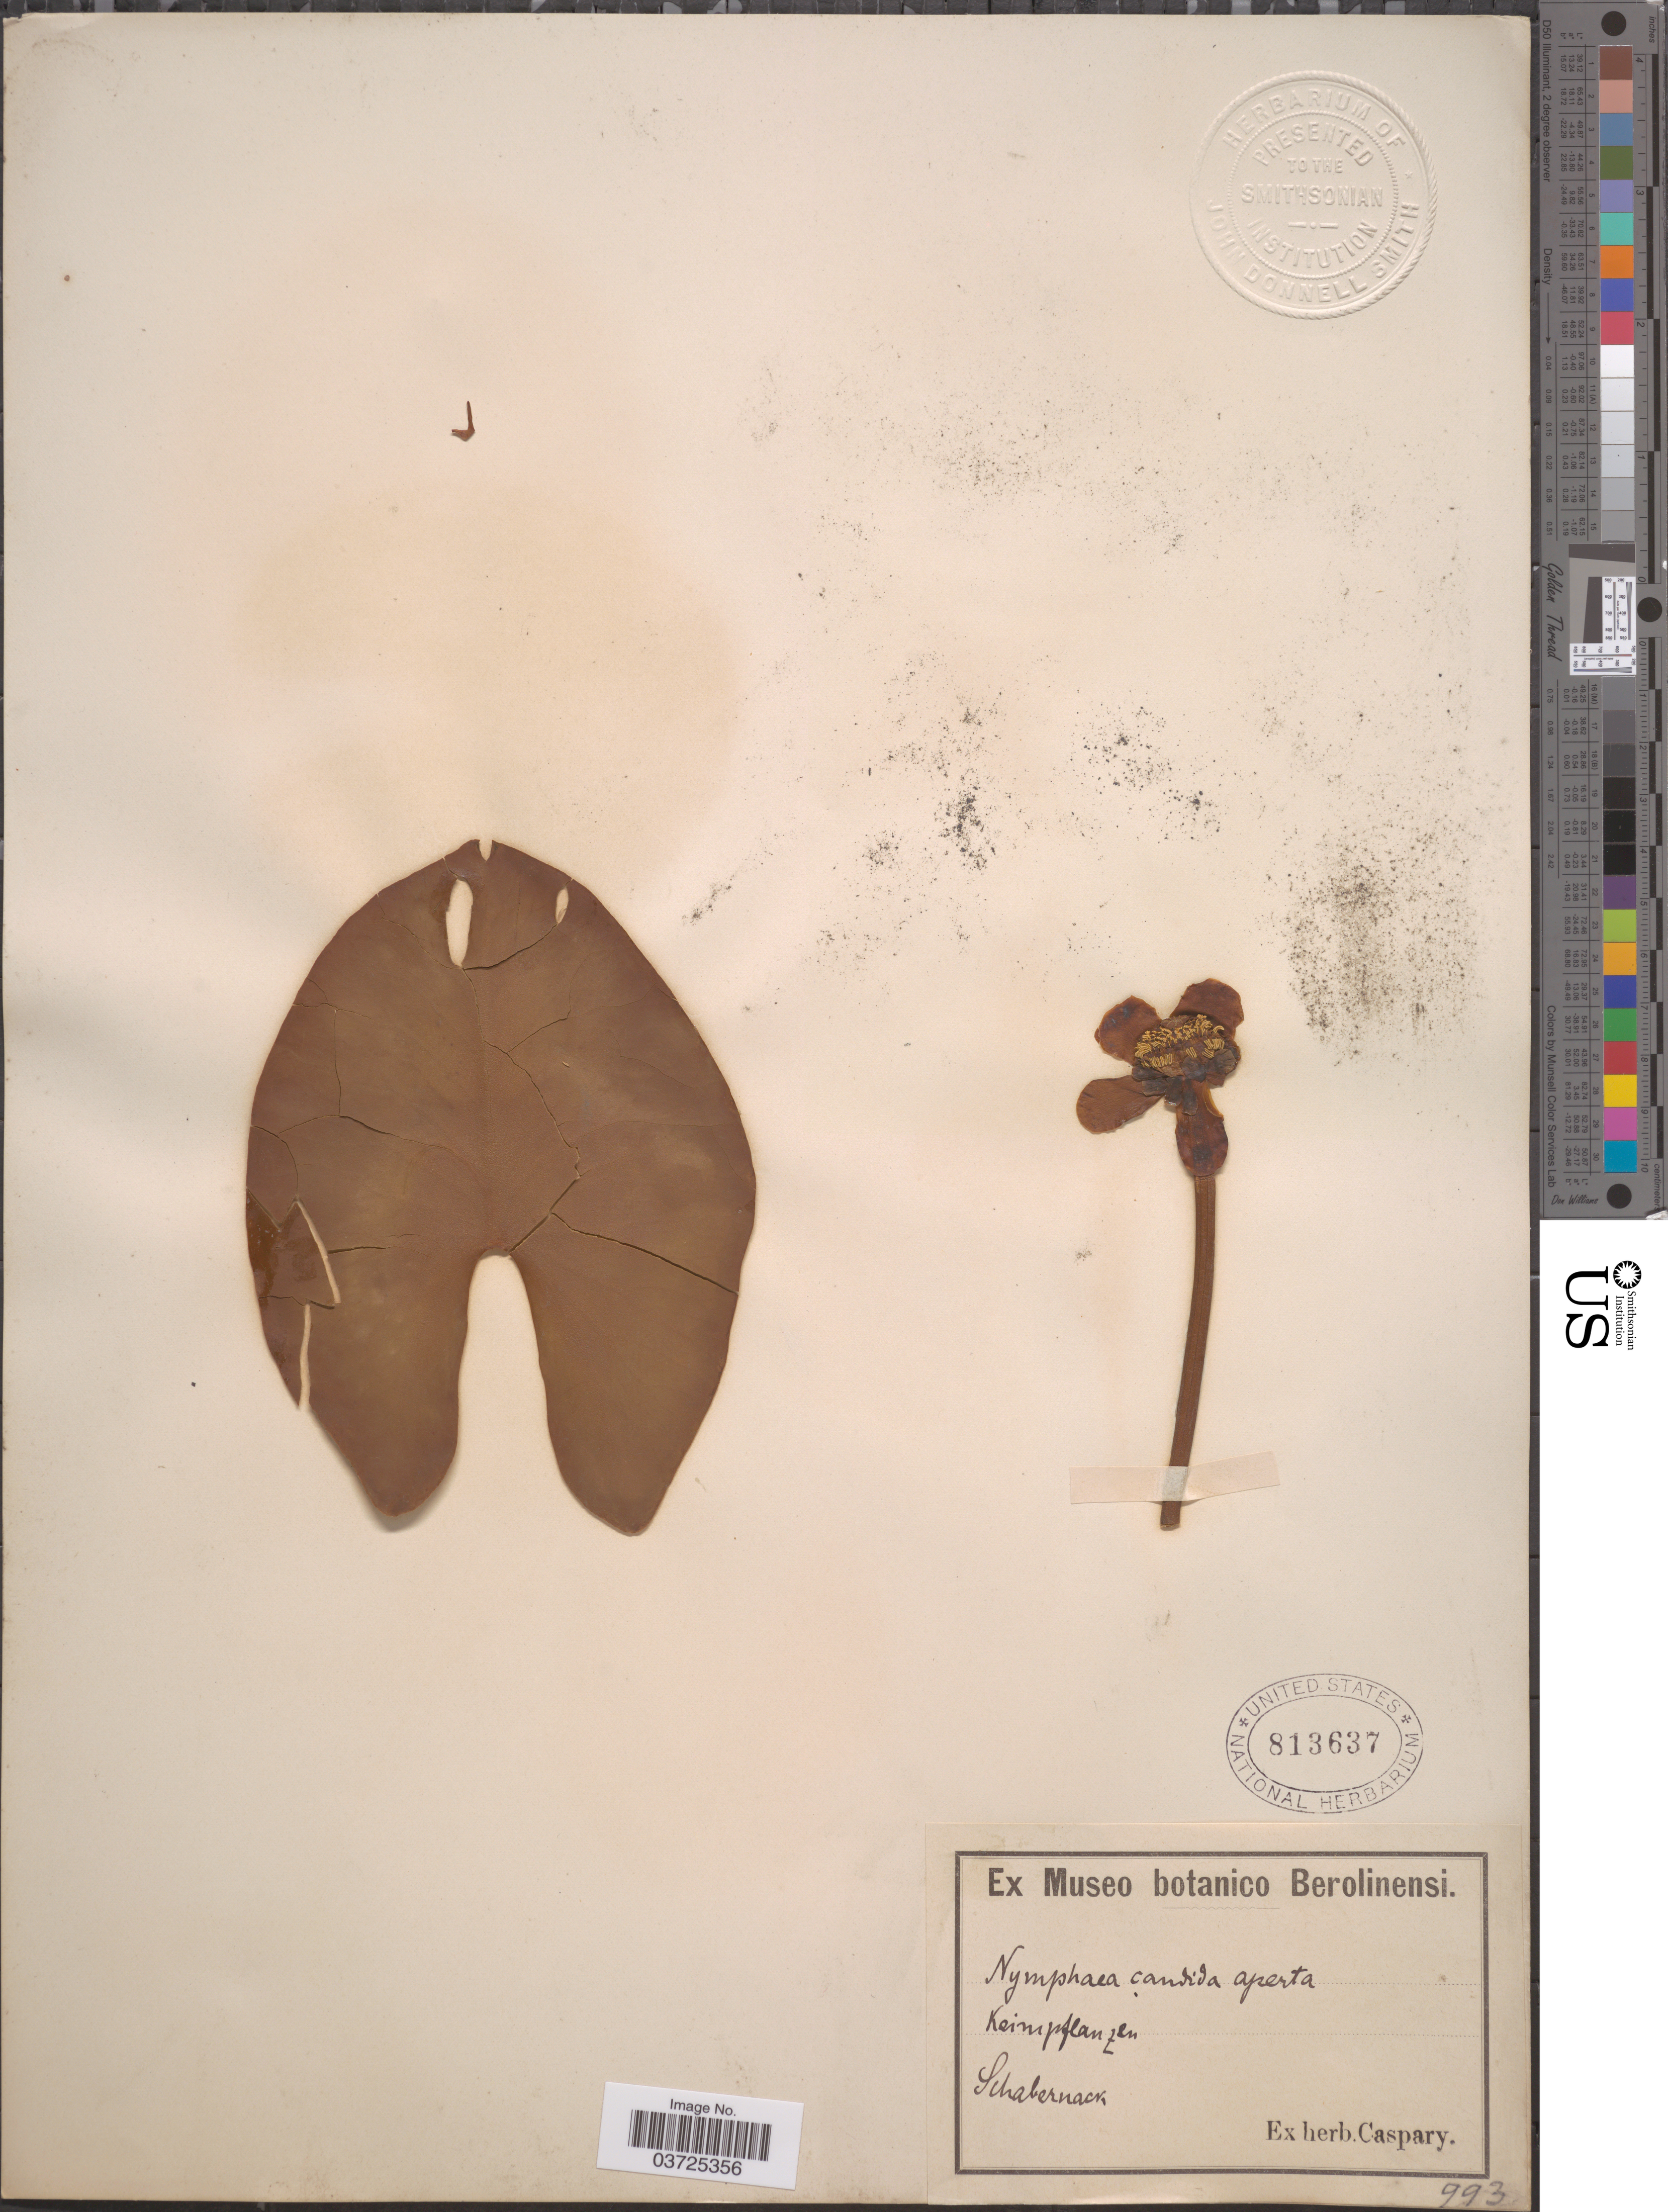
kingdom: Plantae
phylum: Tracheophyta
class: Magnoliopsida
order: Nymphaeales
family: Nymphaeaceae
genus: Nymphaea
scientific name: Nymphaea candida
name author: J. Presl & C. Presl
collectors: Ex herb. Caspary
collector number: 992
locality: Schabernack.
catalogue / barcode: US 813637